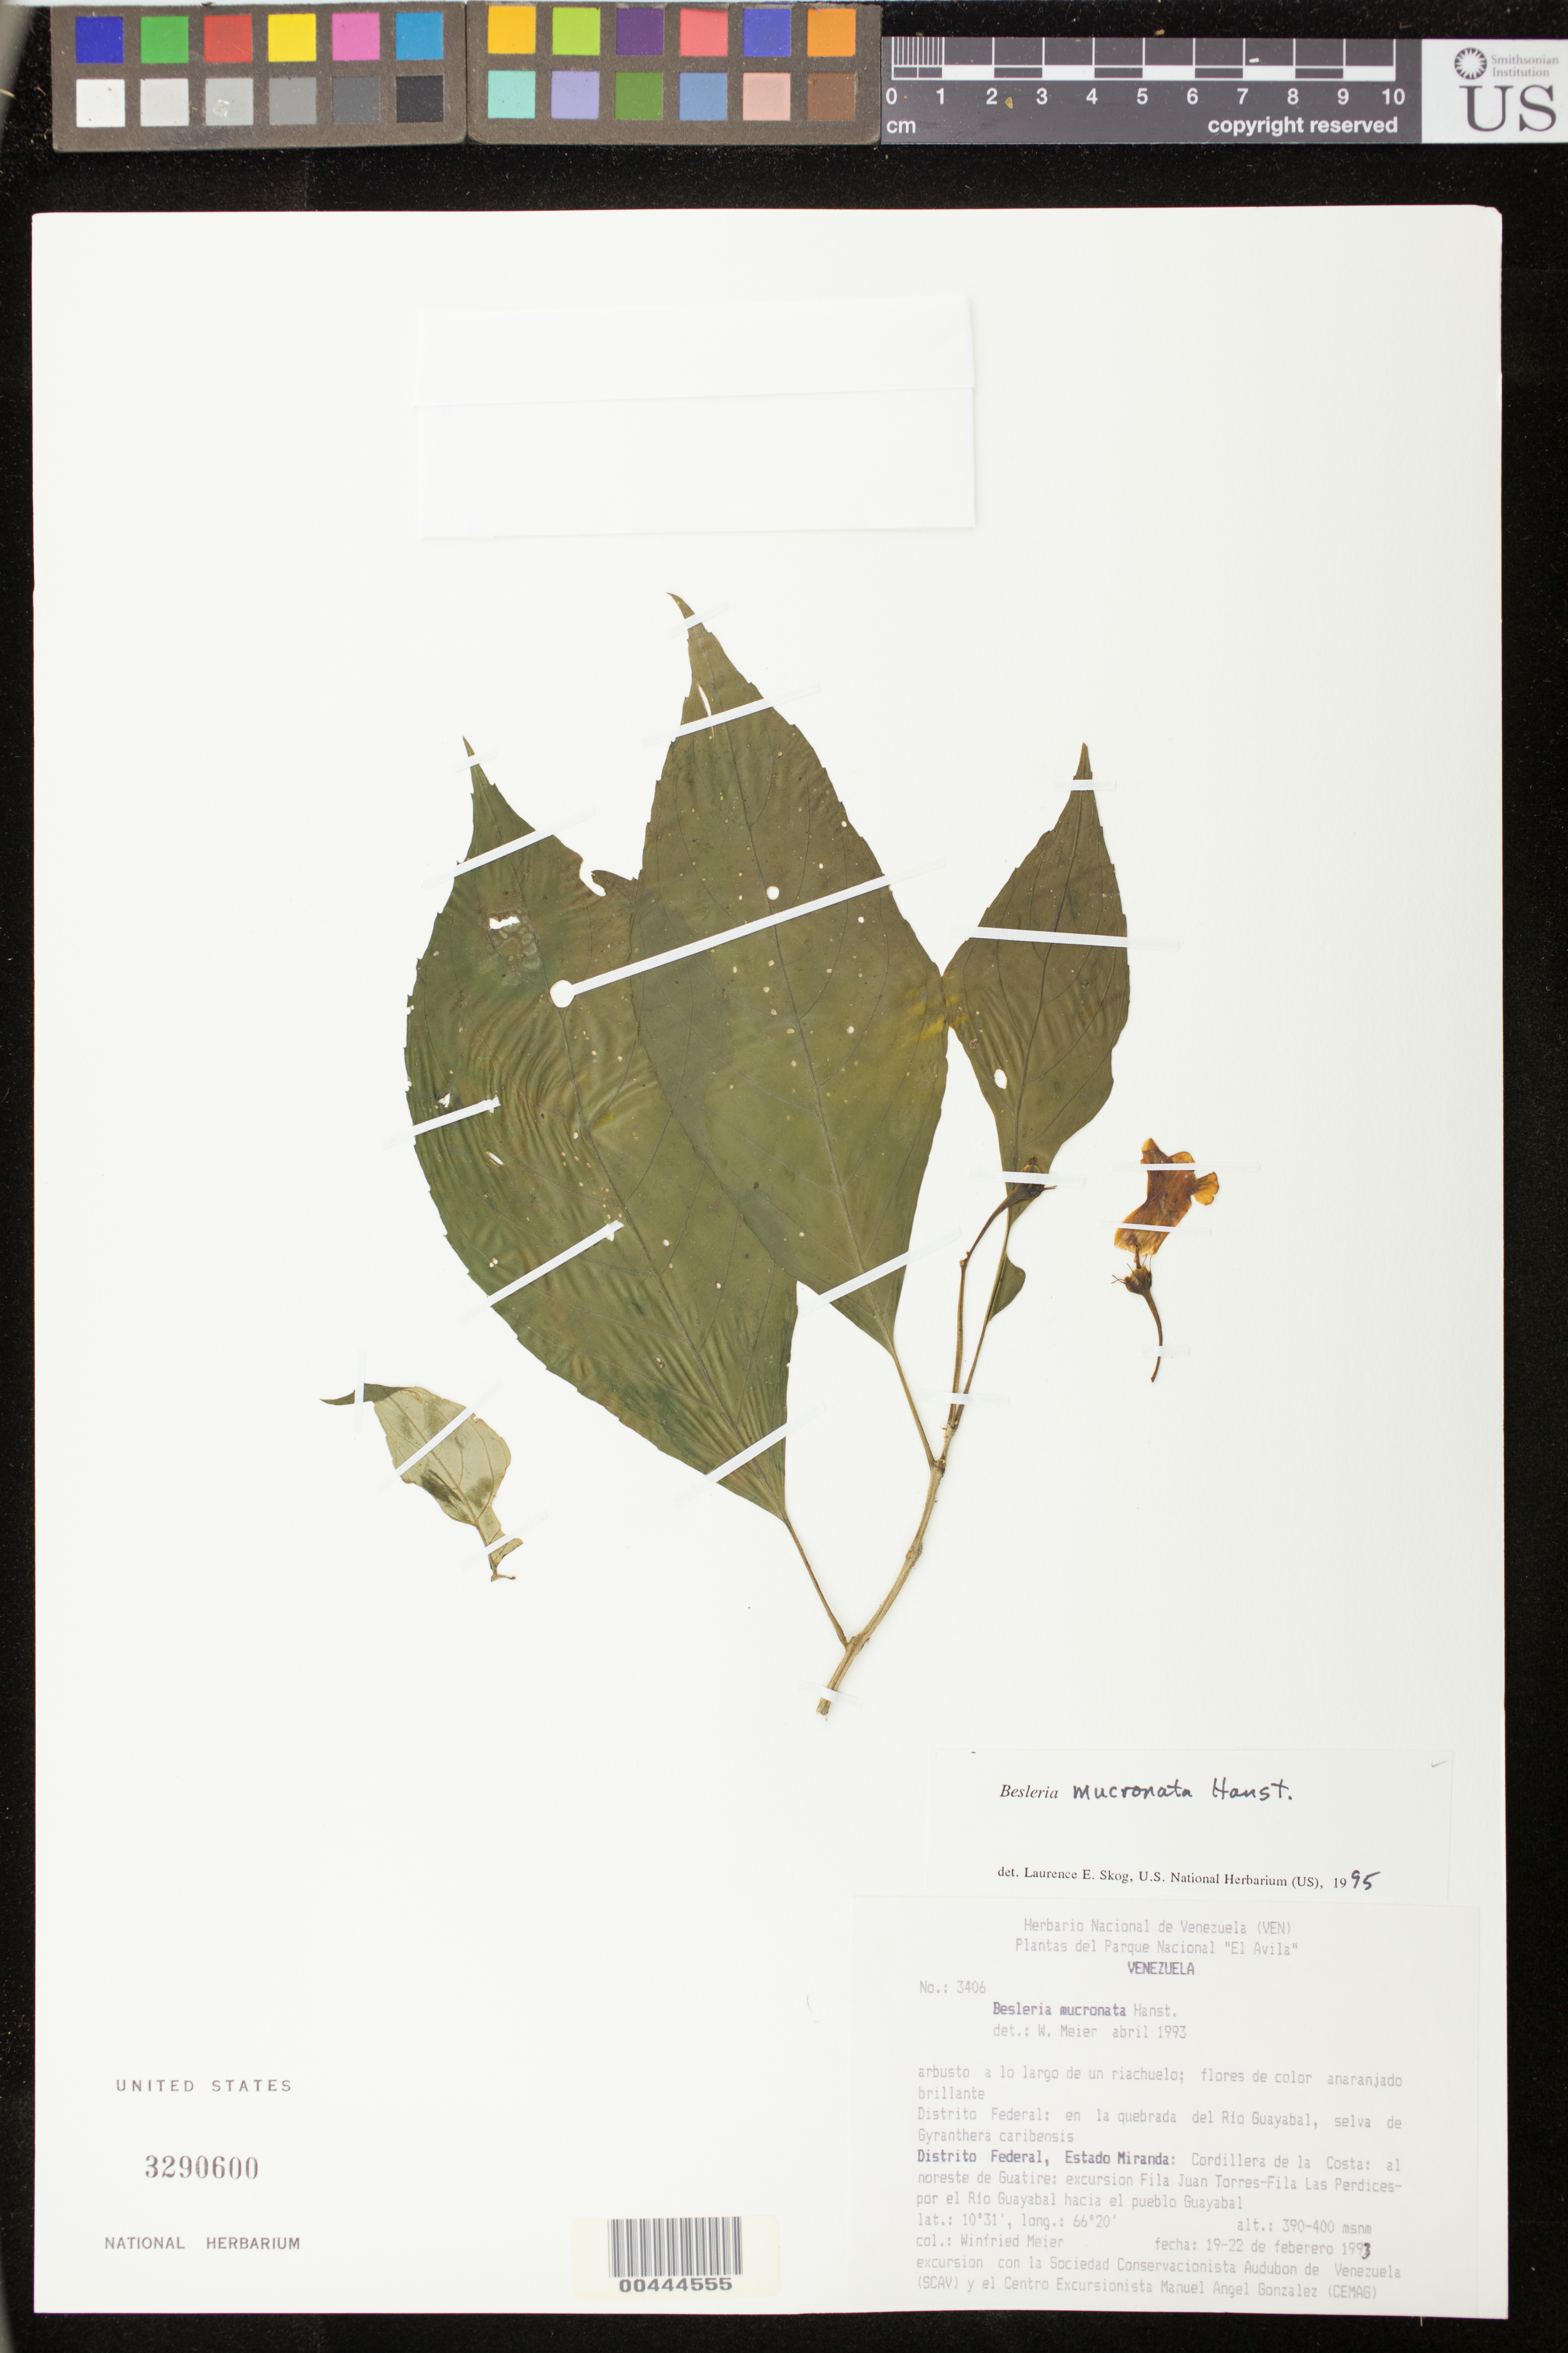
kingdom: Plantae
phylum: Tracheophyta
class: Magnoliopsida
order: Lamiales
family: Gesneriaceae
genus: Besleria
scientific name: Besleria mucronata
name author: Hanst.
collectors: W. Meier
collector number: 3406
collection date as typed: Feb 1993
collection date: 1993-02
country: Venezuela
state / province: Distrito Federal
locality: Costa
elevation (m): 390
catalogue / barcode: US 3290600